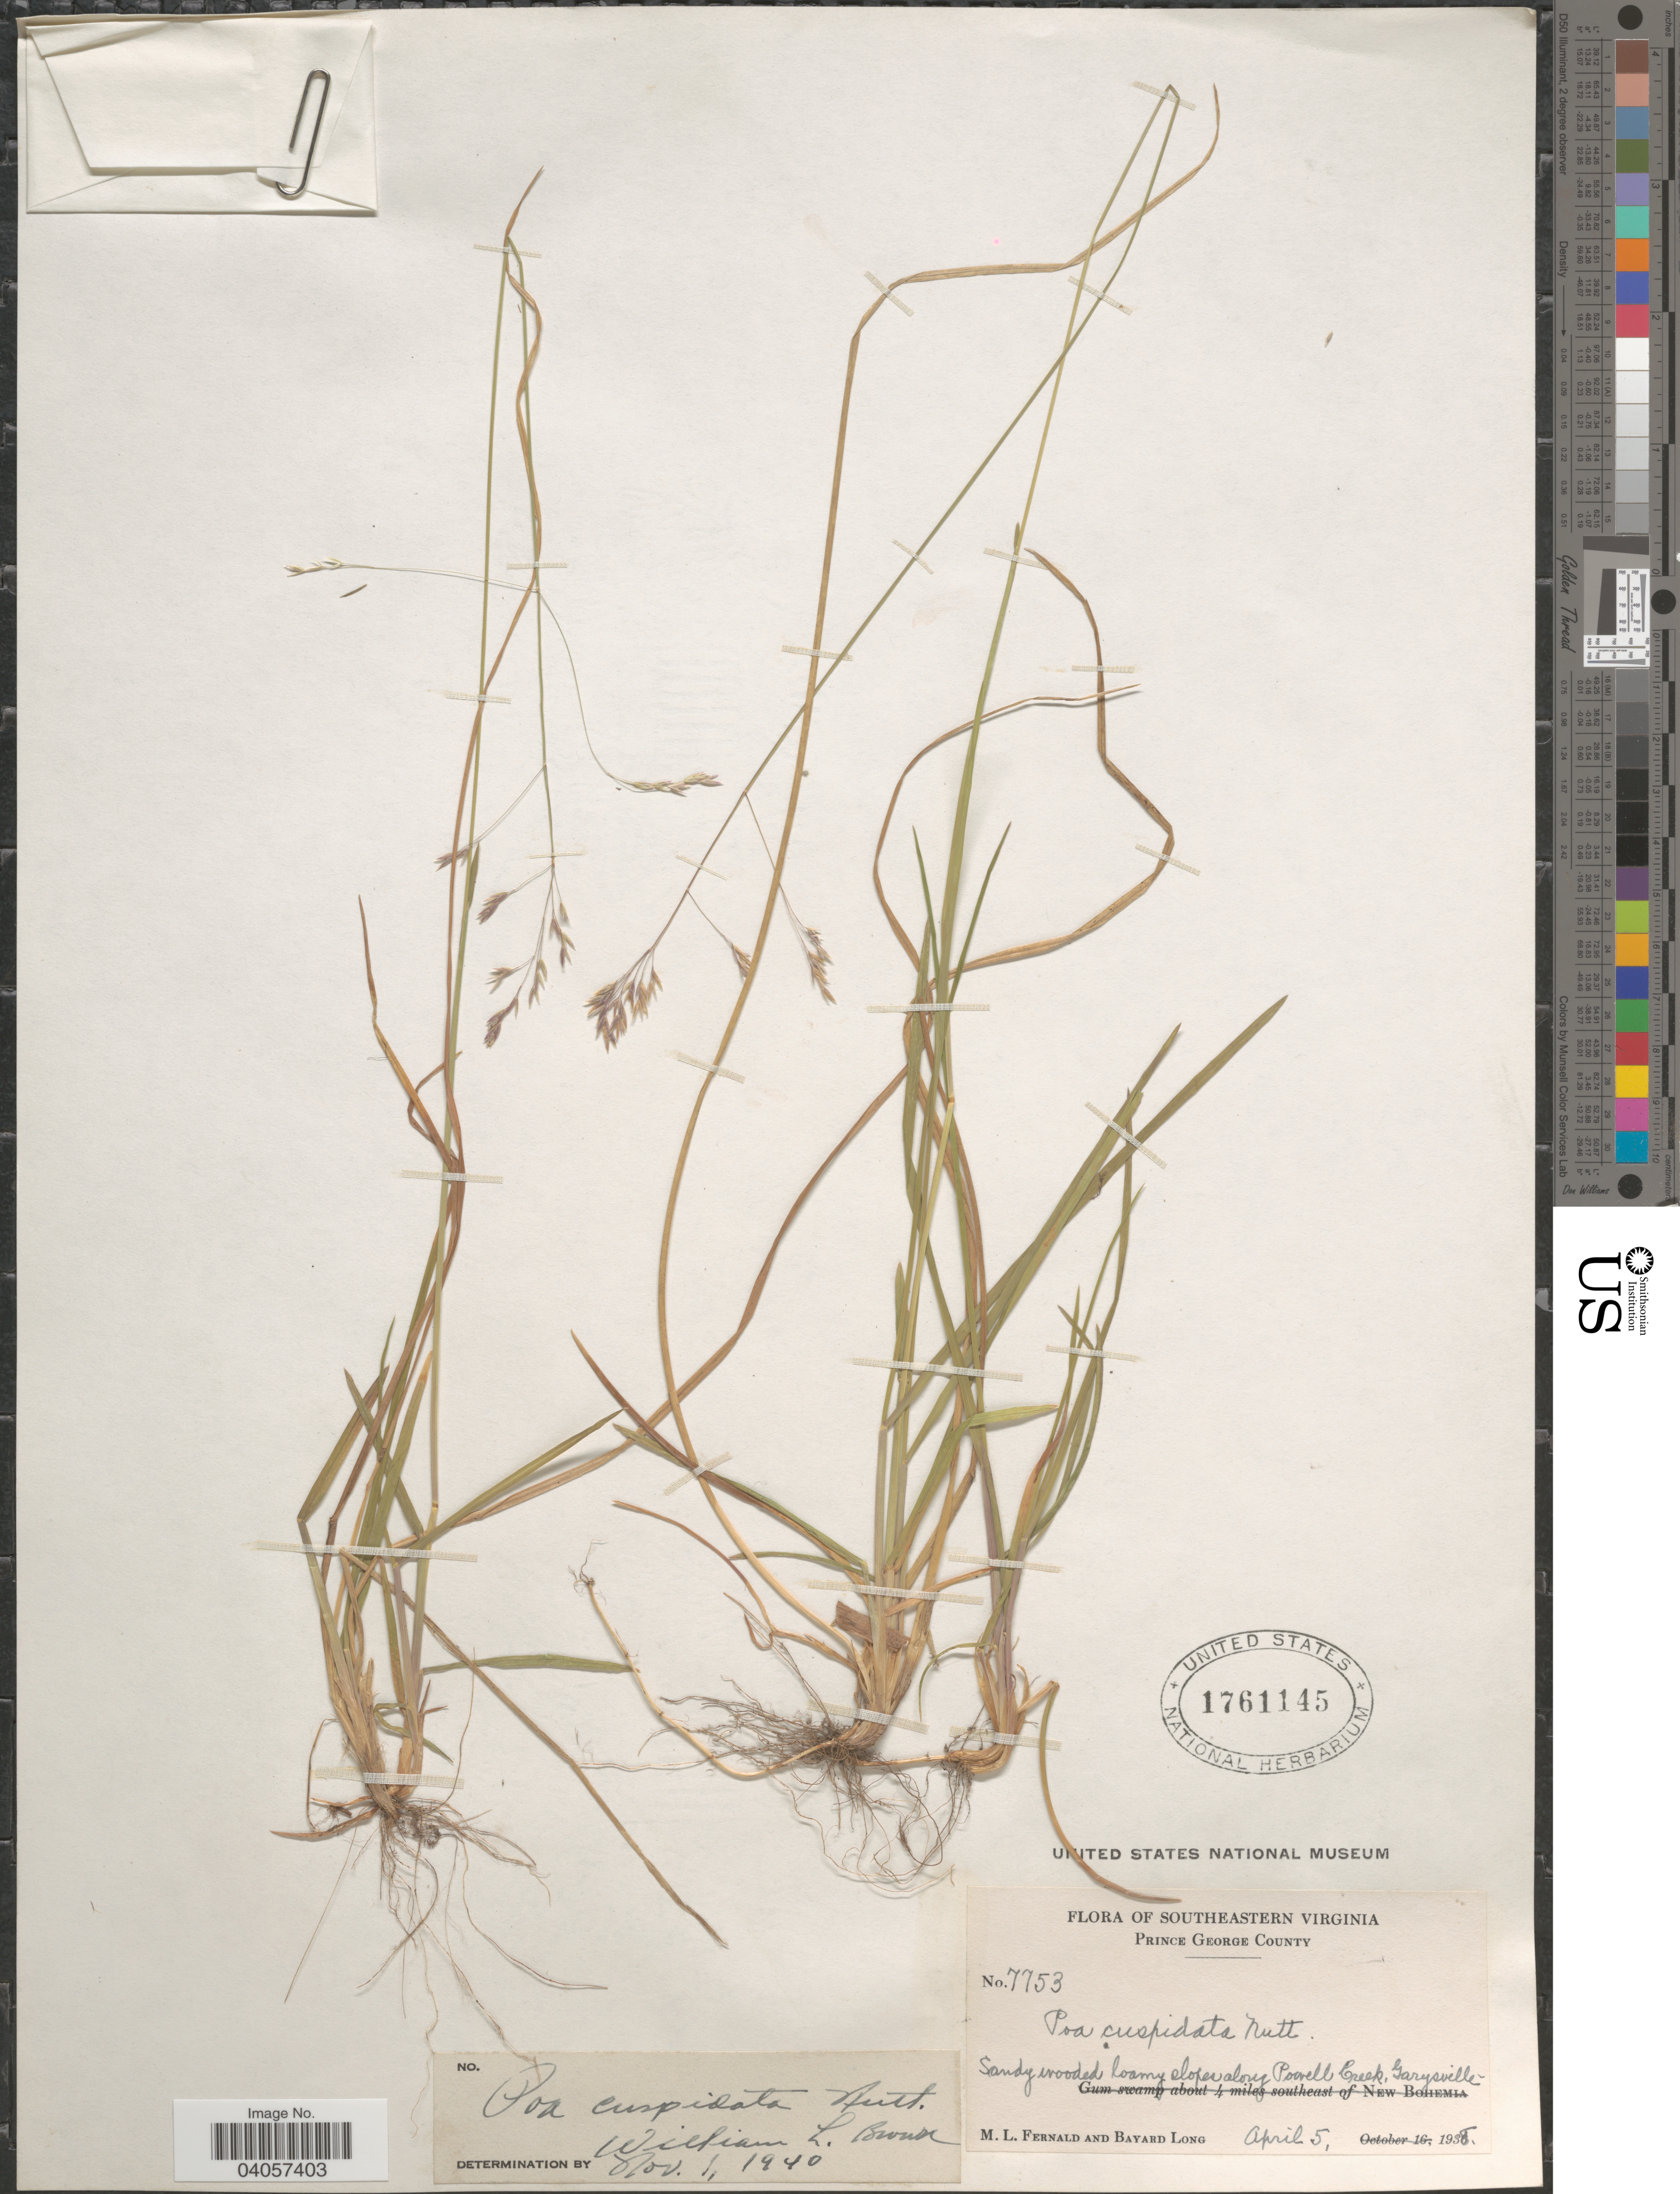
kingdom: Plantae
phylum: Tracheophyta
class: Liliopsida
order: Poales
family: Poaceae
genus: Poa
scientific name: Poa cuspidata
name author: Nutt.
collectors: M. L. Fernald & B. Long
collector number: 7753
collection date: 1938-04-05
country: United States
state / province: Virginia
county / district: Prince George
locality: Southeastern Virginia. Prince George County. Along Powell Creek, Garysville.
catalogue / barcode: US 1761145